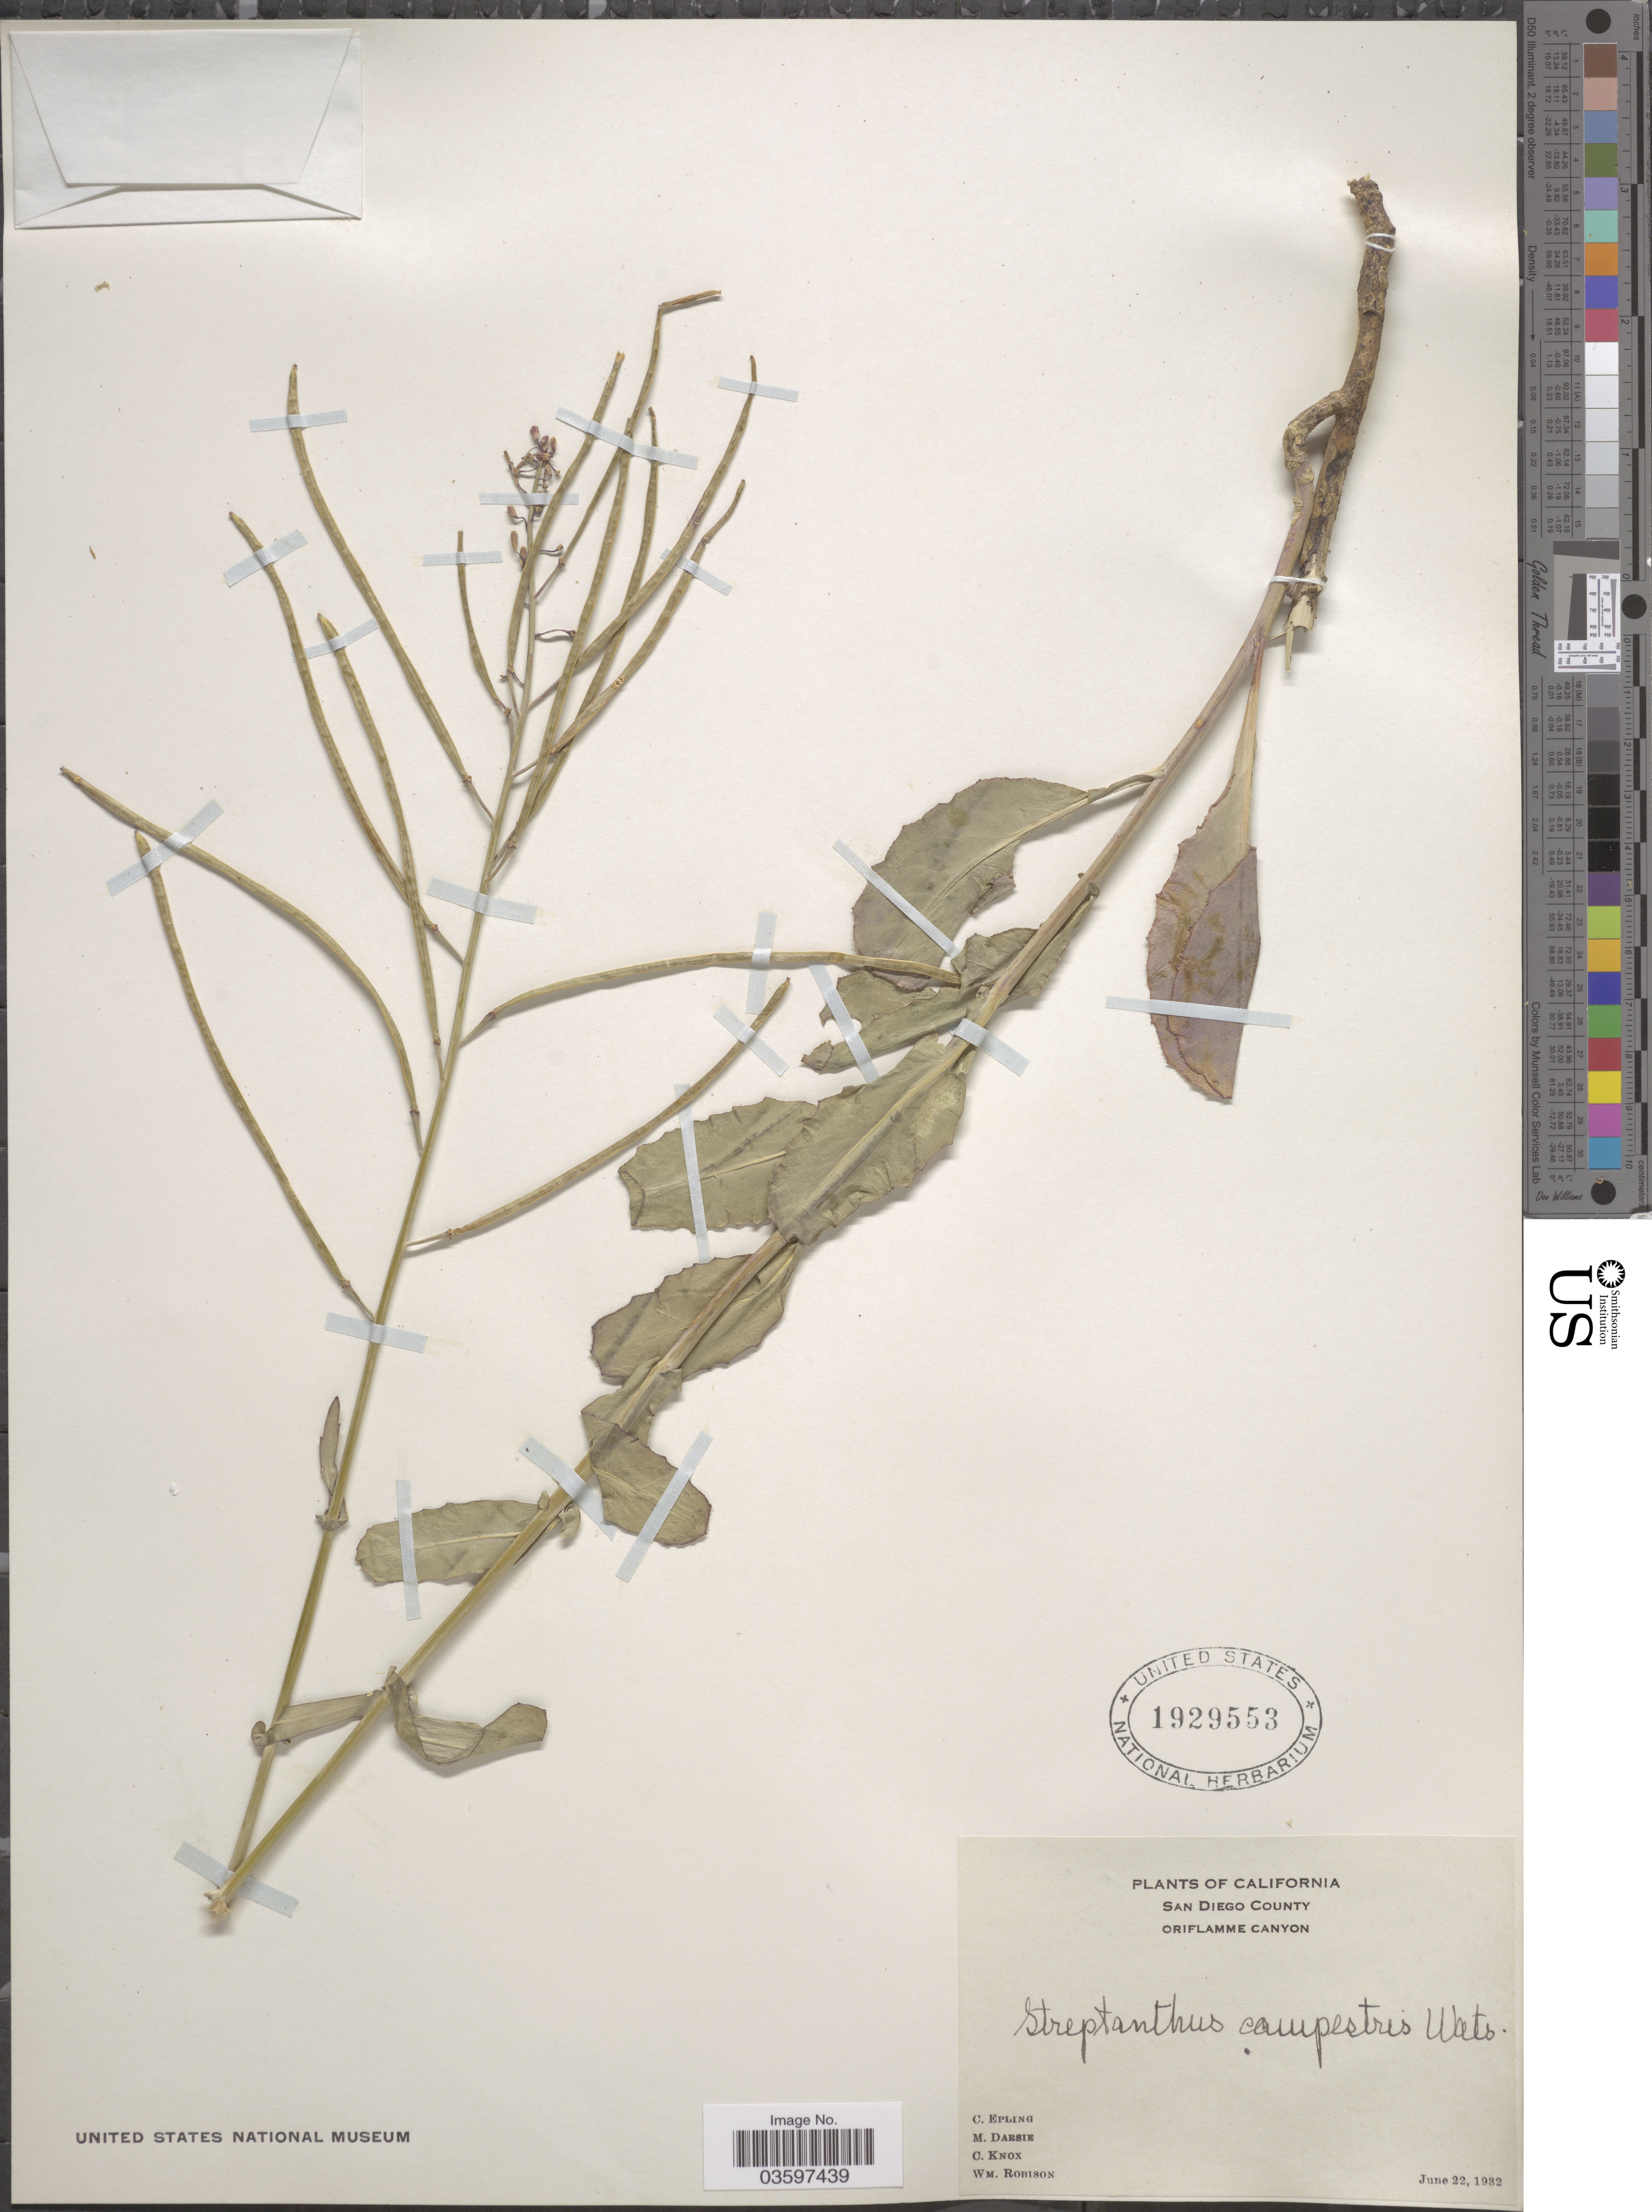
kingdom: Plantae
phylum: Tracheophyta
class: Magnoliopsida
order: Brassicales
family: Brassicaceae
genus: Streptanthus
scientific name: Streptanthus campestris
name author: S. Watson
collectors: C. C. Epling, M. Darsie, C. Knox & W. Robison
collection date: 1932-06-22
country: United States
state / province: California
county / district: San Diego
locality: San Diego County, Oriflamme Canyon.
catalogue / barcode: US 1929553